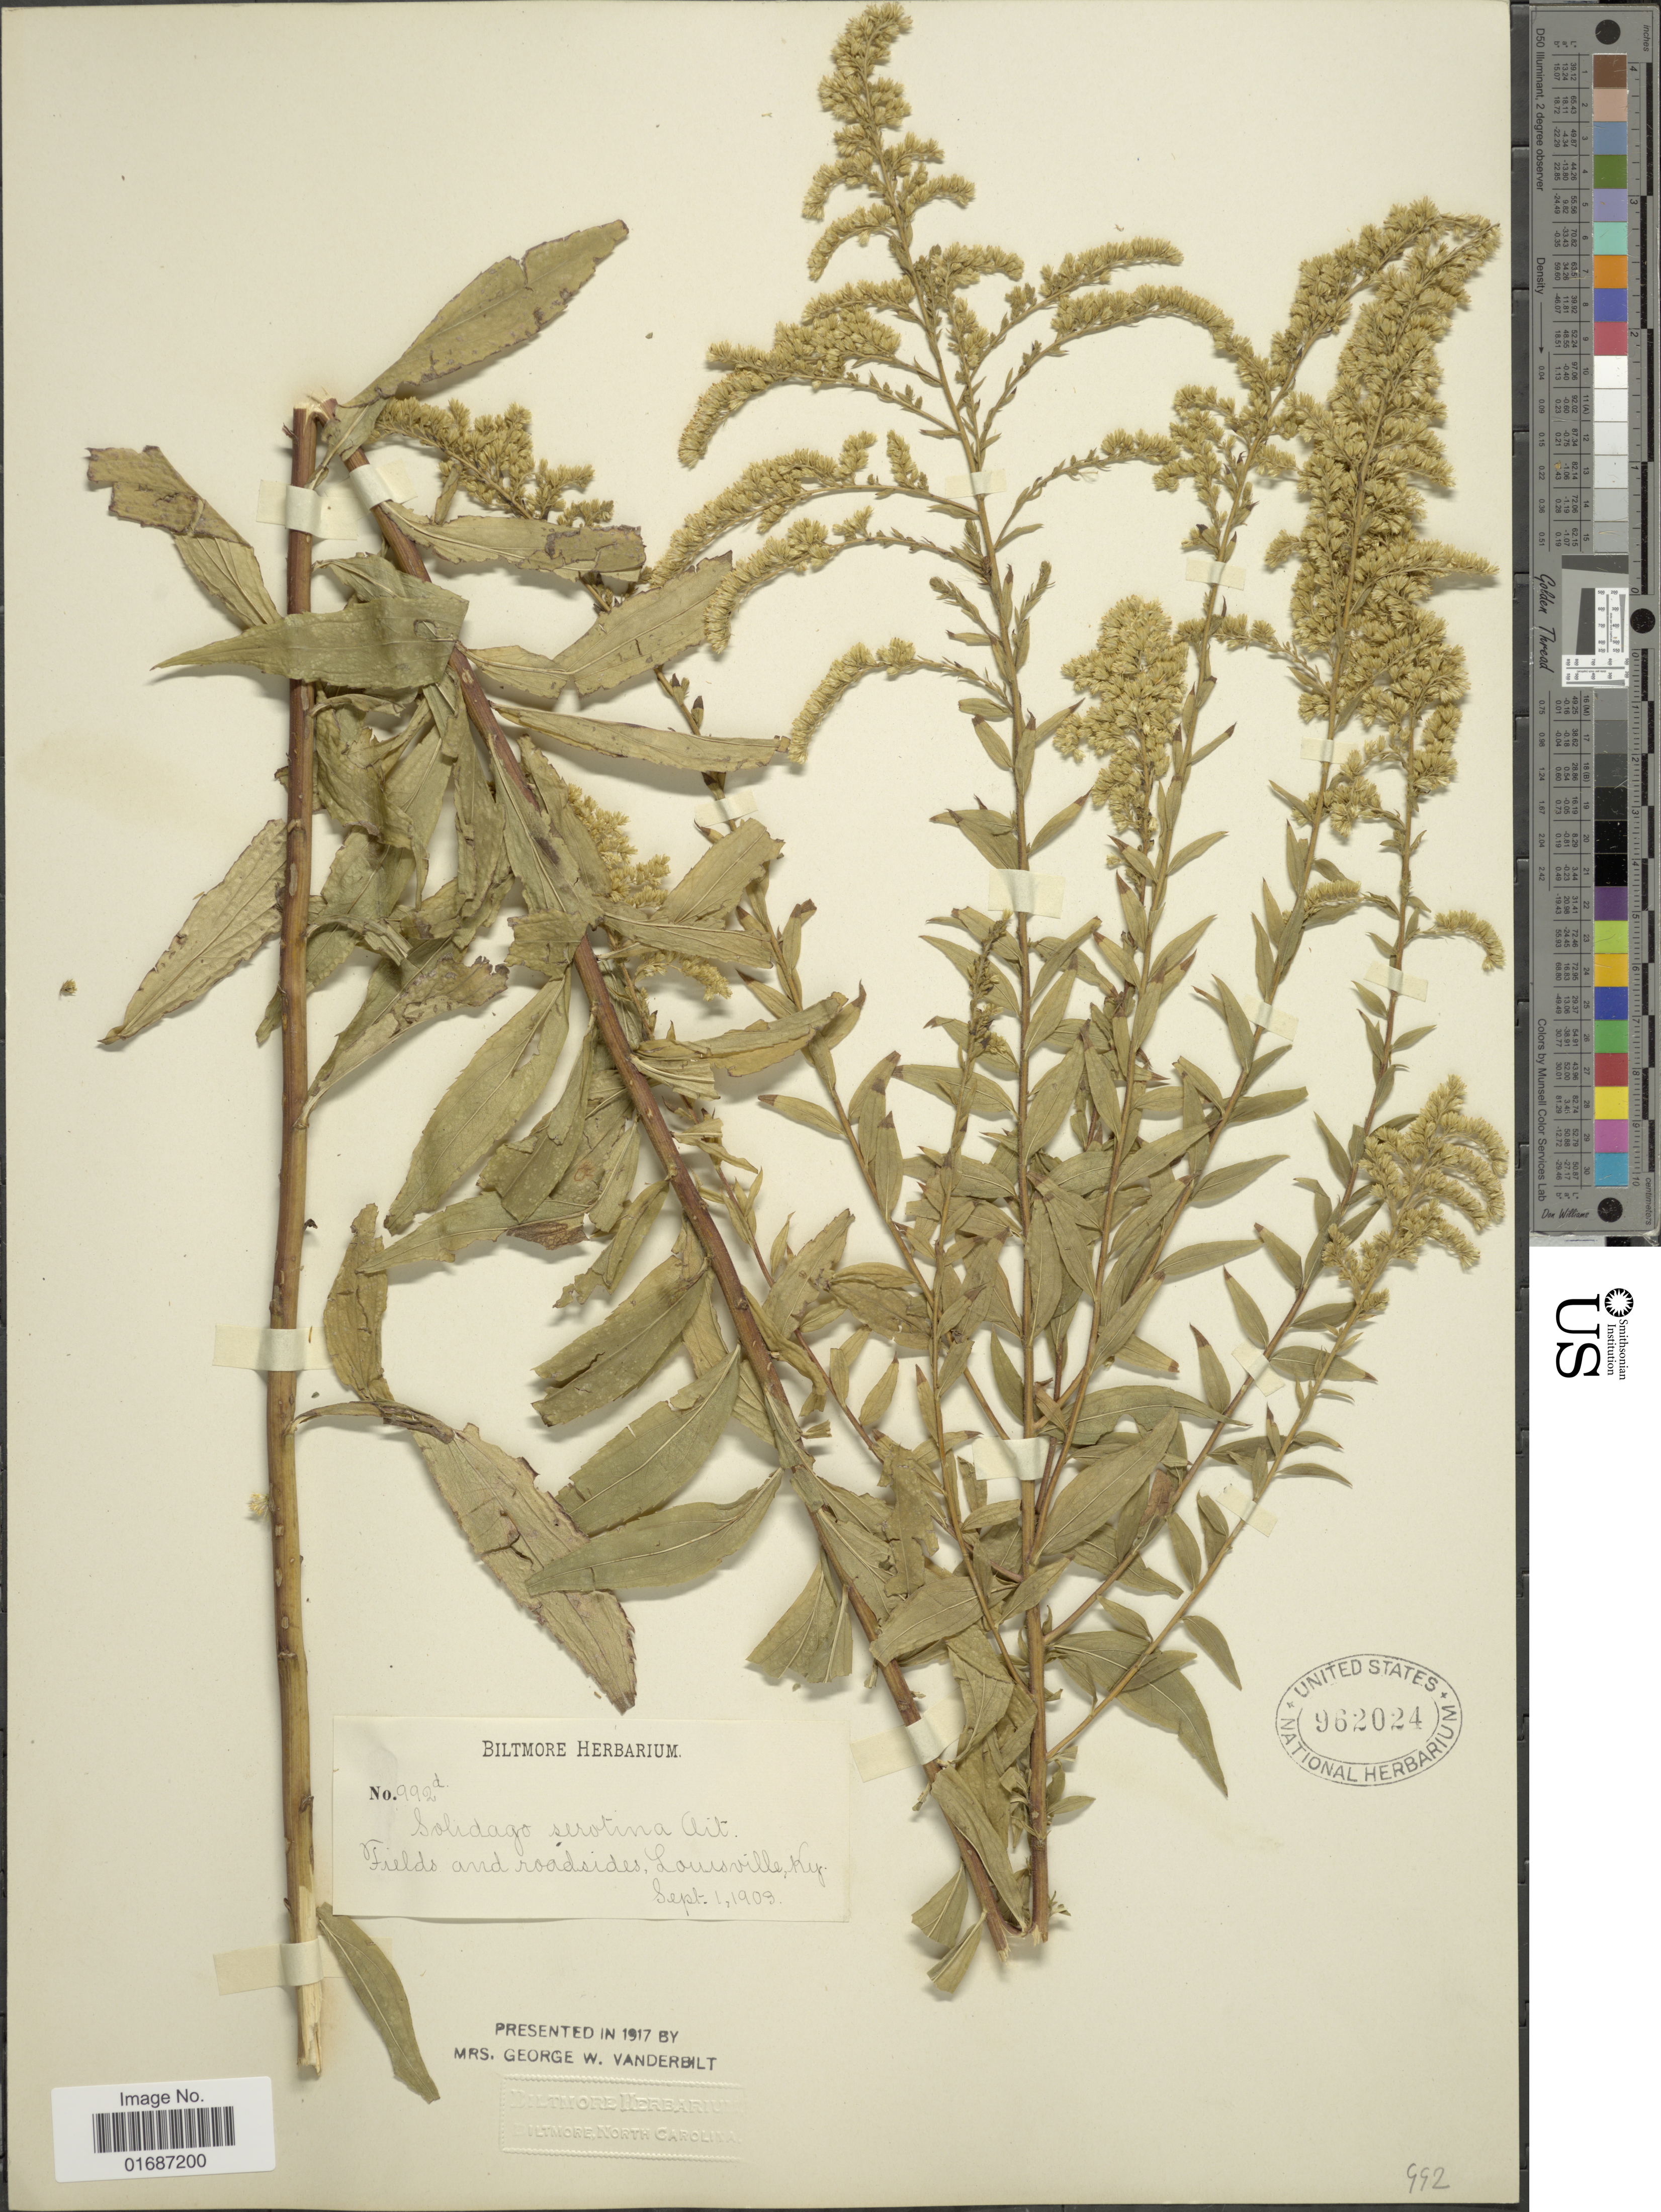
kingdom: Plantae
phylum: Tracheophyta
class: Magnoliopsida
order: Asterales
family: Asteraceae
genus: Solidago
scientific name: Solidago gigantea var. leiophylla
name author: Fernald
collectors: ex herb. Biltmore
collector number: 992d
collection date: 1903-09-01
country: United States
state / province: Kentucky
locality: Fields and roadsides, Louisville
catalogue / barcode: US 962024